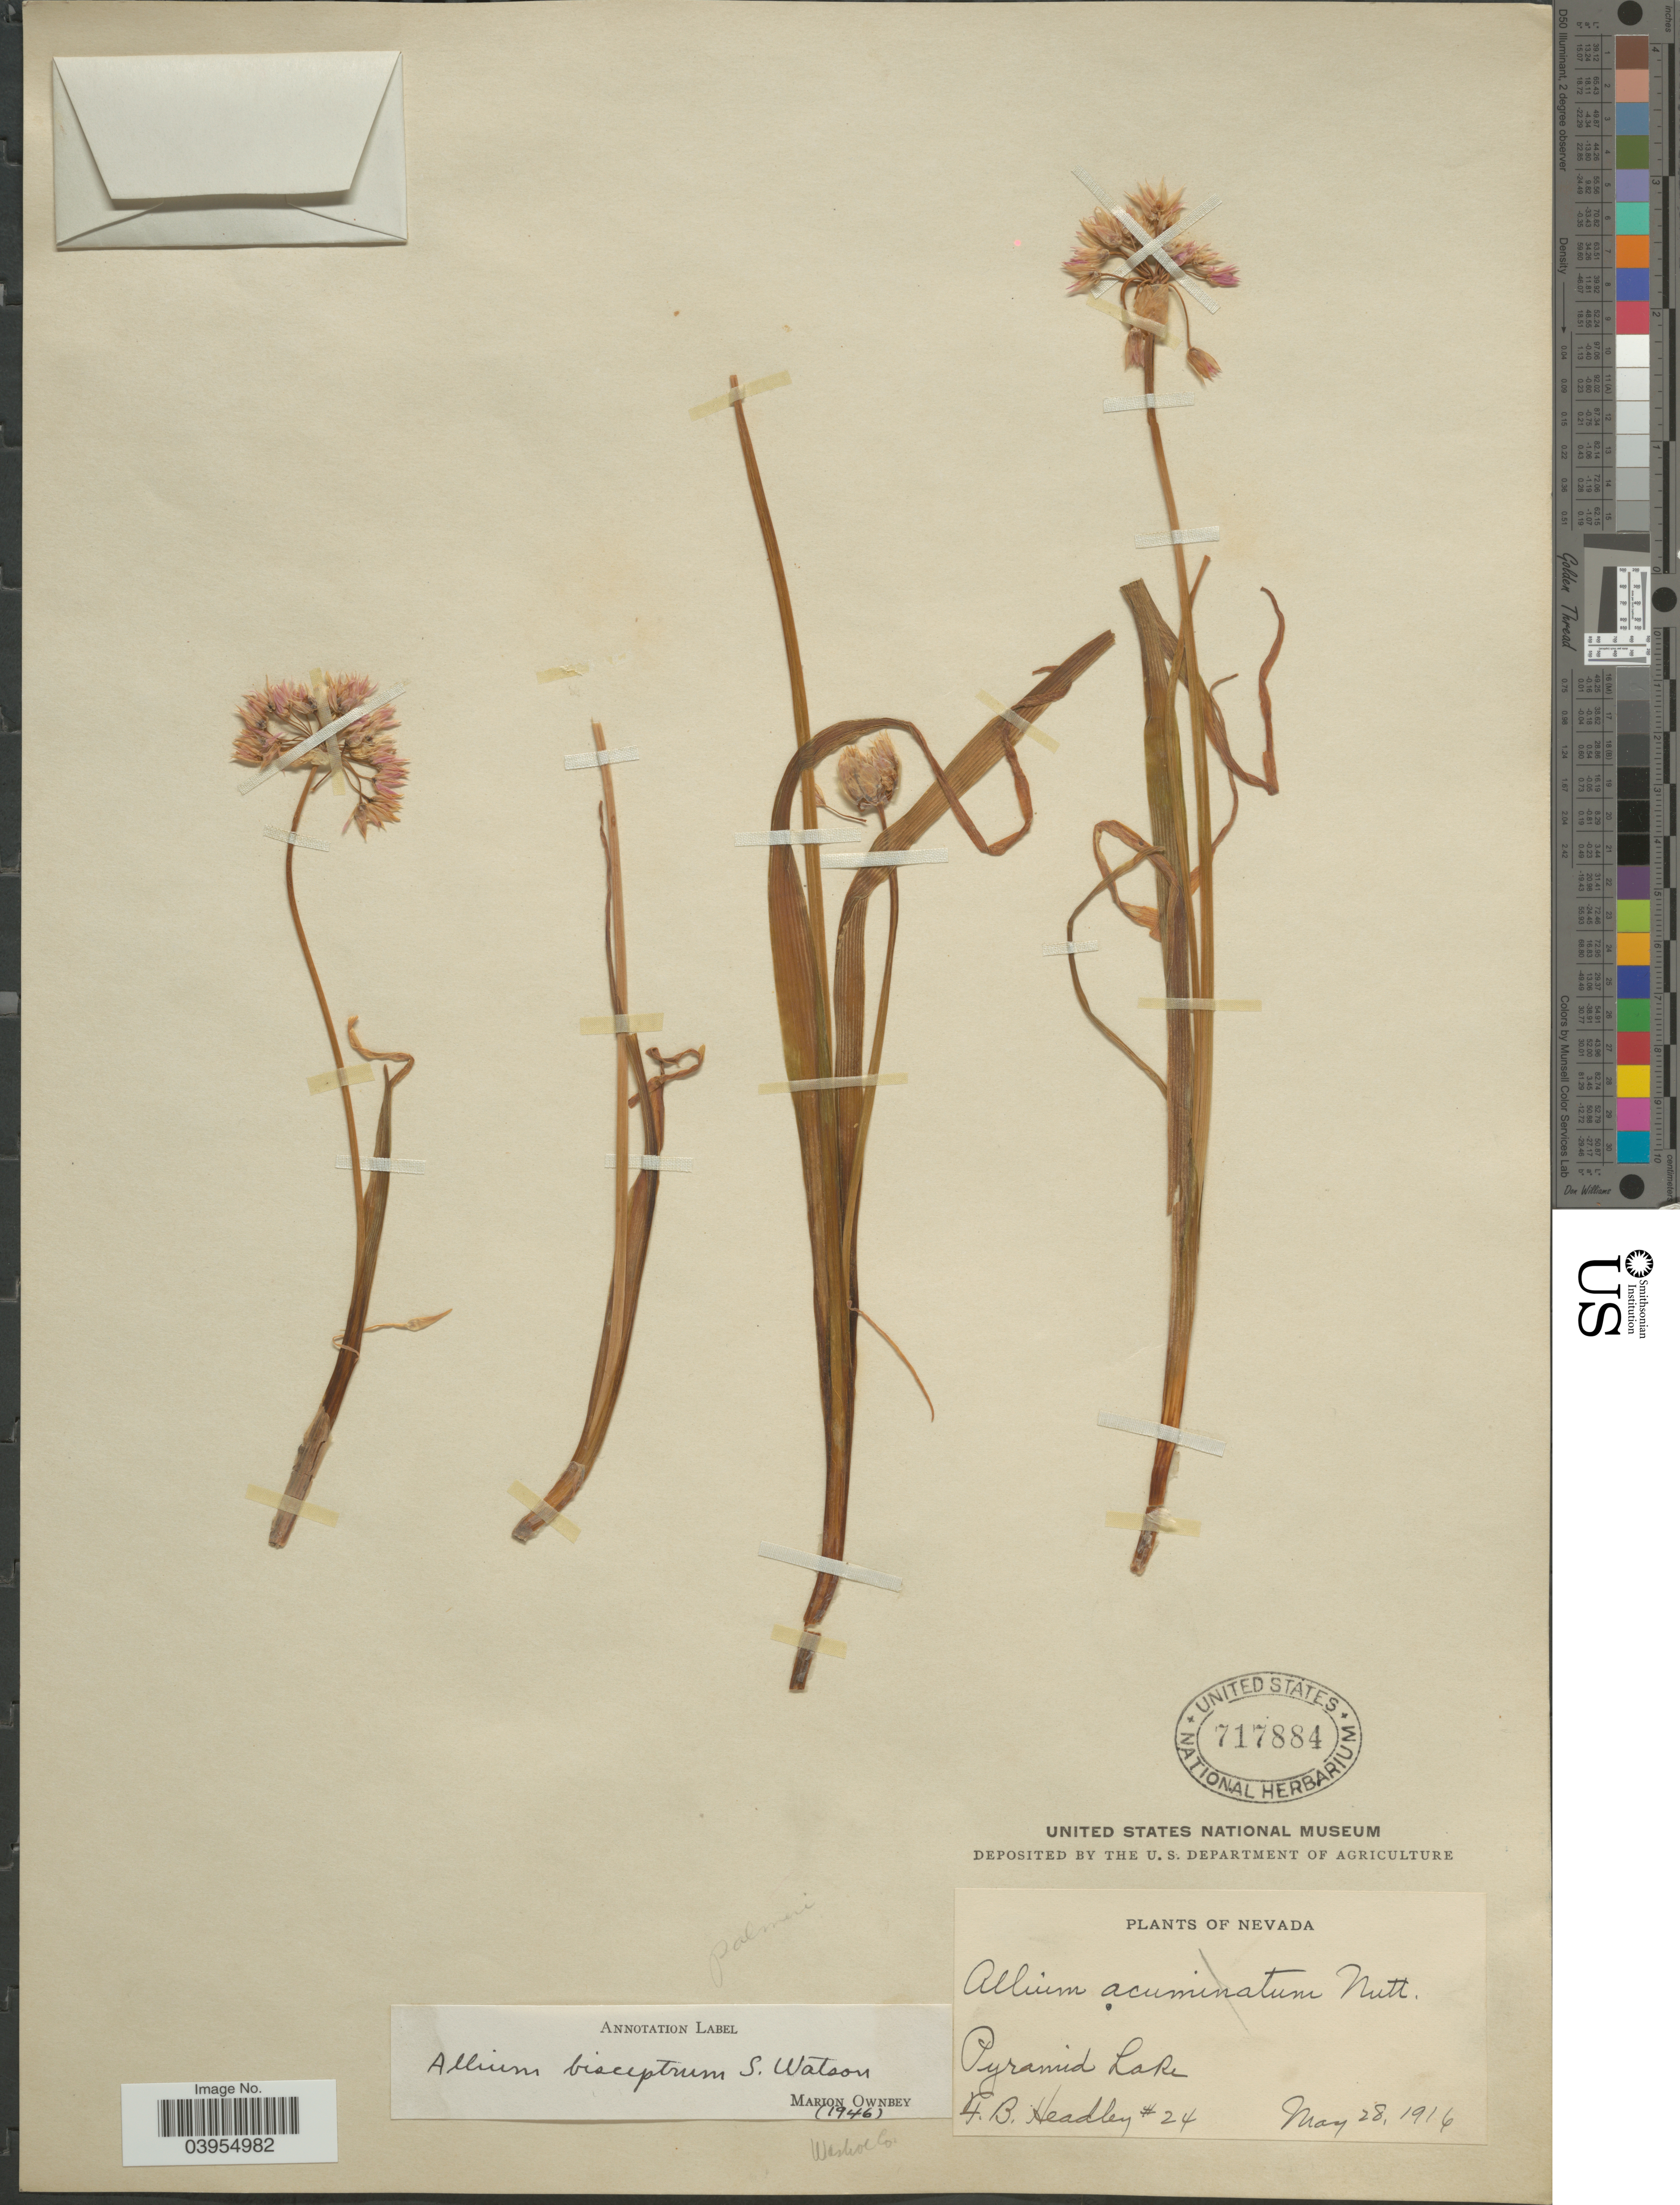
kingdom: Plantae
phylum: Tracheophyta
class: Liliopsida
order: Asparagales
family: Amaryllidaceae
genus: Allium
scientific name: Allium bisceptrum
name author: S. Watson in C. King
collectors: F. B. Headley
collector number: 24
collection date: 1916-05-28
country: United States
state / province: Nevada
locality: Pyramid Lake. Washoe Co.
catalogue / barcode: US 717884